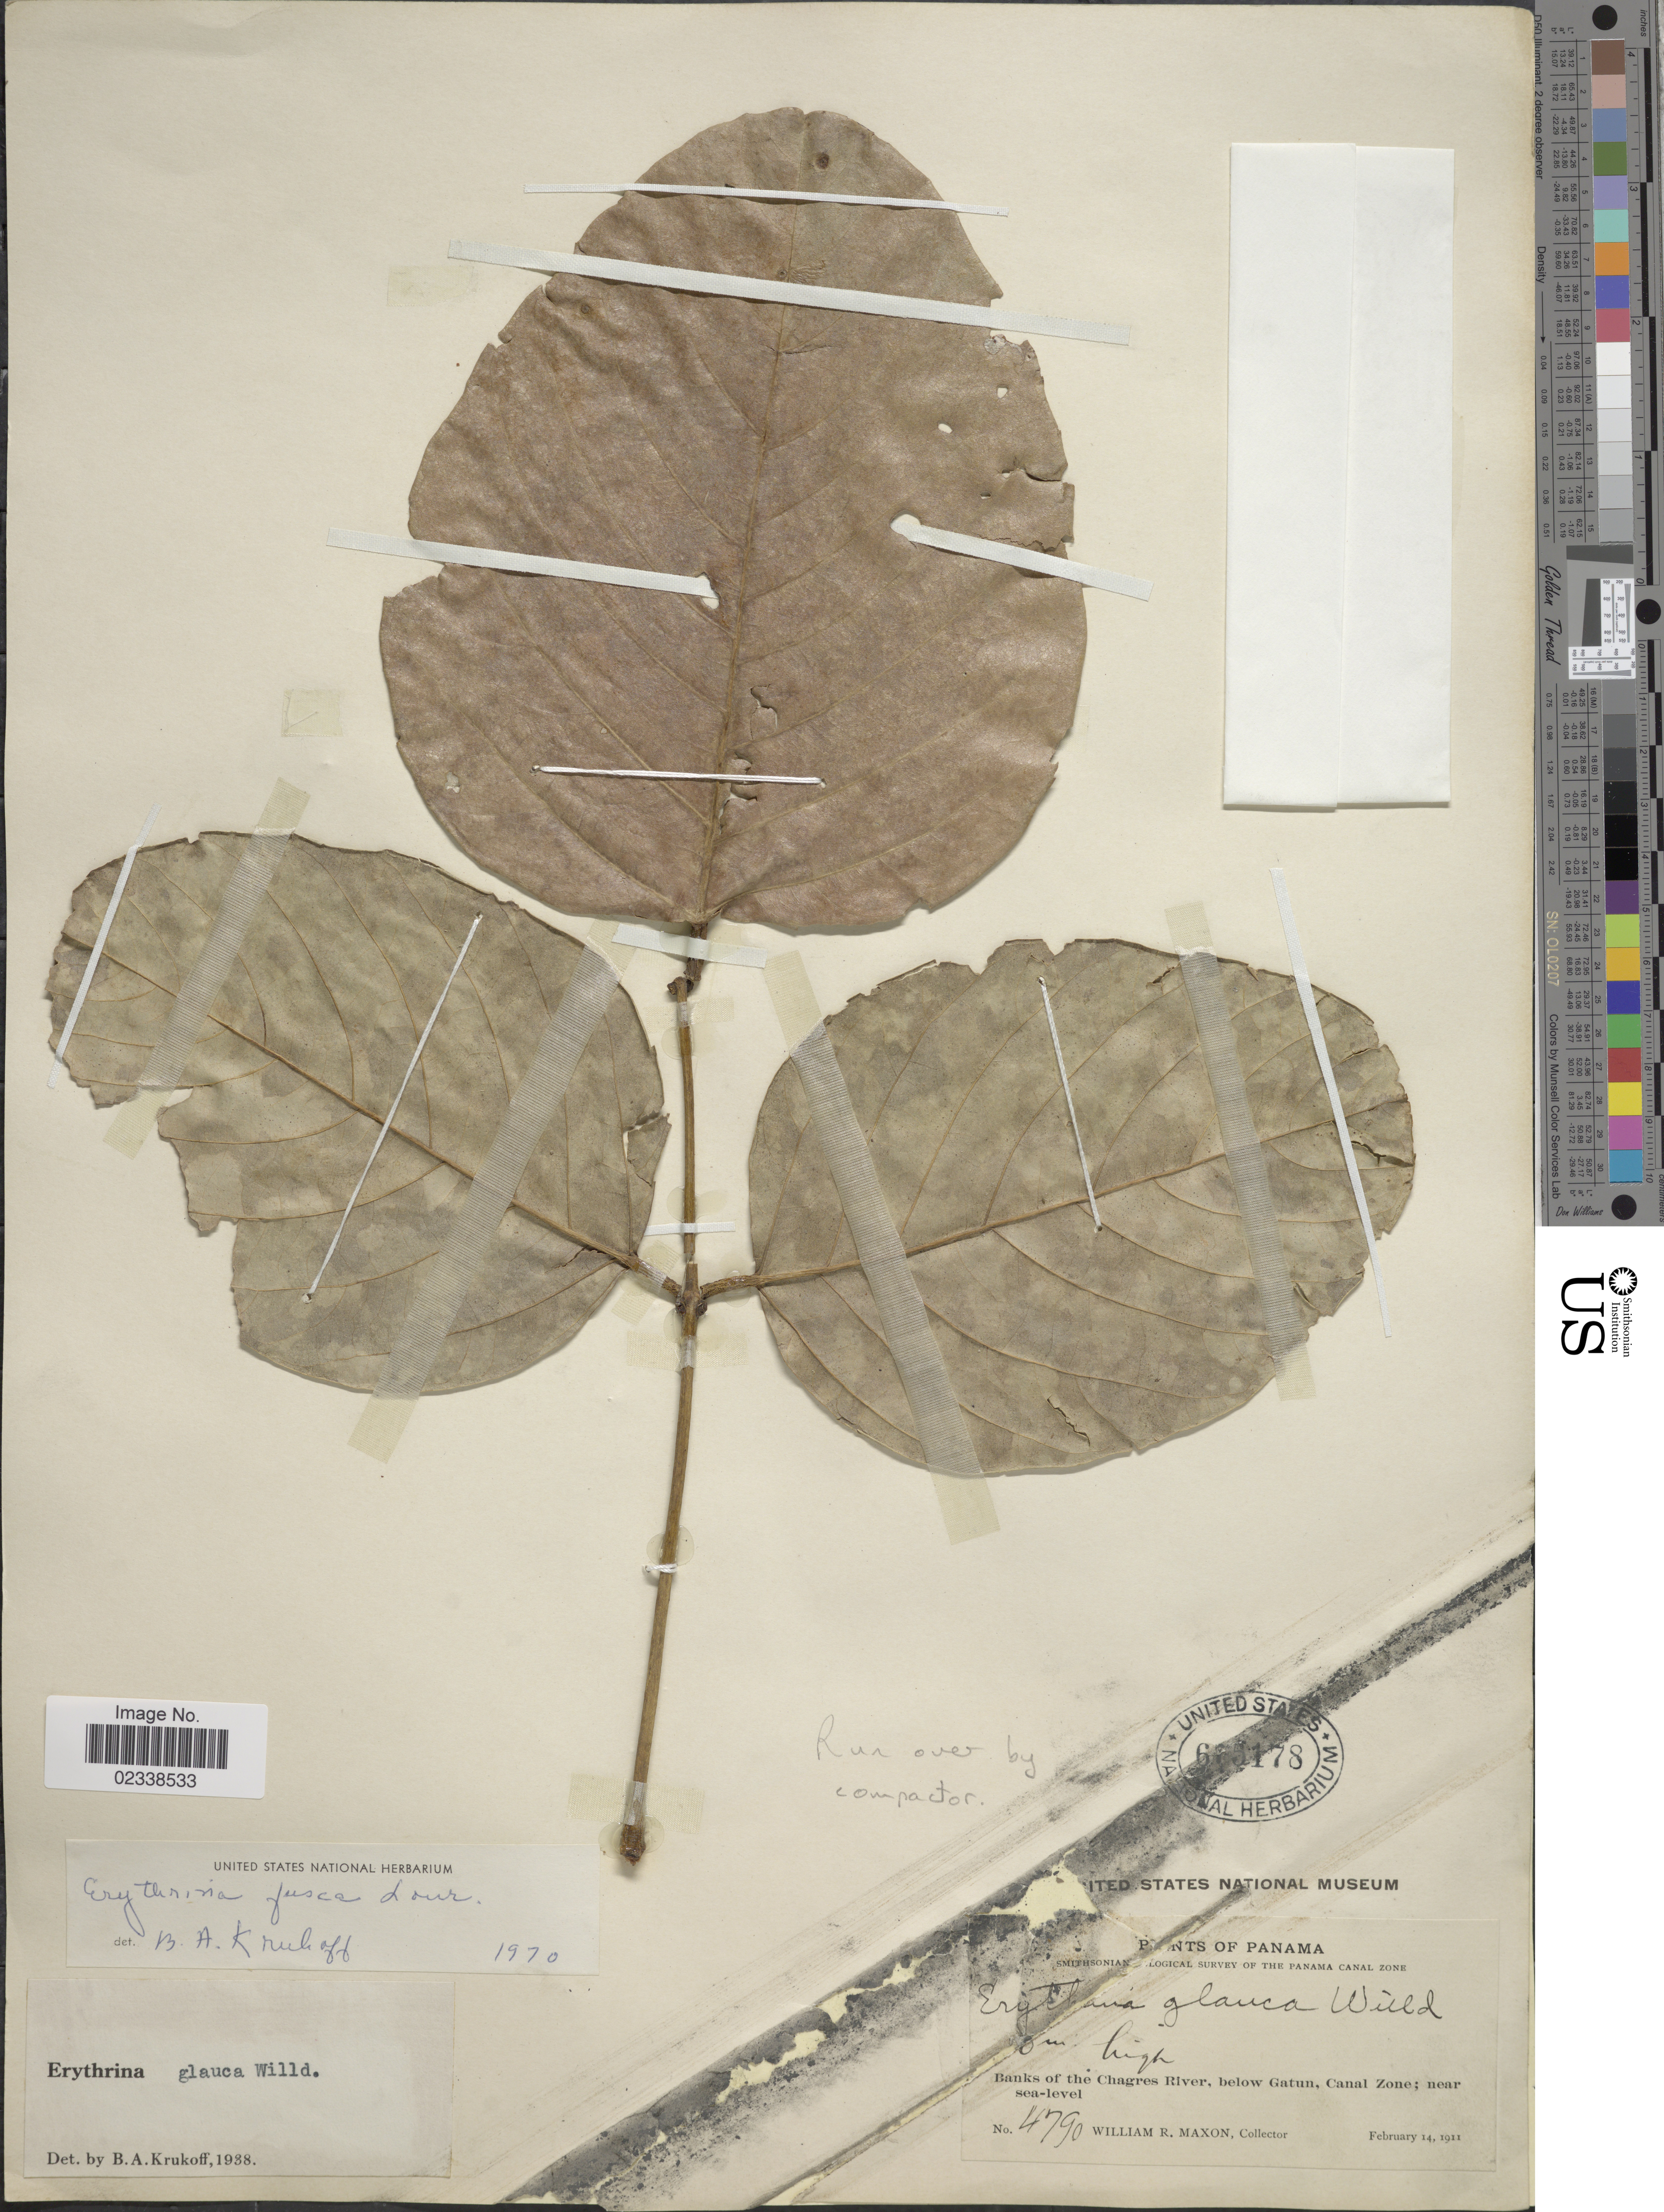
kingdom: Plantae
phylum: Tracheophyta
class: Magnoliopsida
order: Fabales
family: Fabaceae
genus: Erythrina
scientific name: Erythrina fusca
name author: Lour.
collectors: W. R. Maxon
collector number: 4790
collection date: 1911-02-14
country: Panama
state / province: Colón / Panamá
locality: Banks of the Chagres River, below Gatun, Canal Zone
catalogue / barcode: US 675178